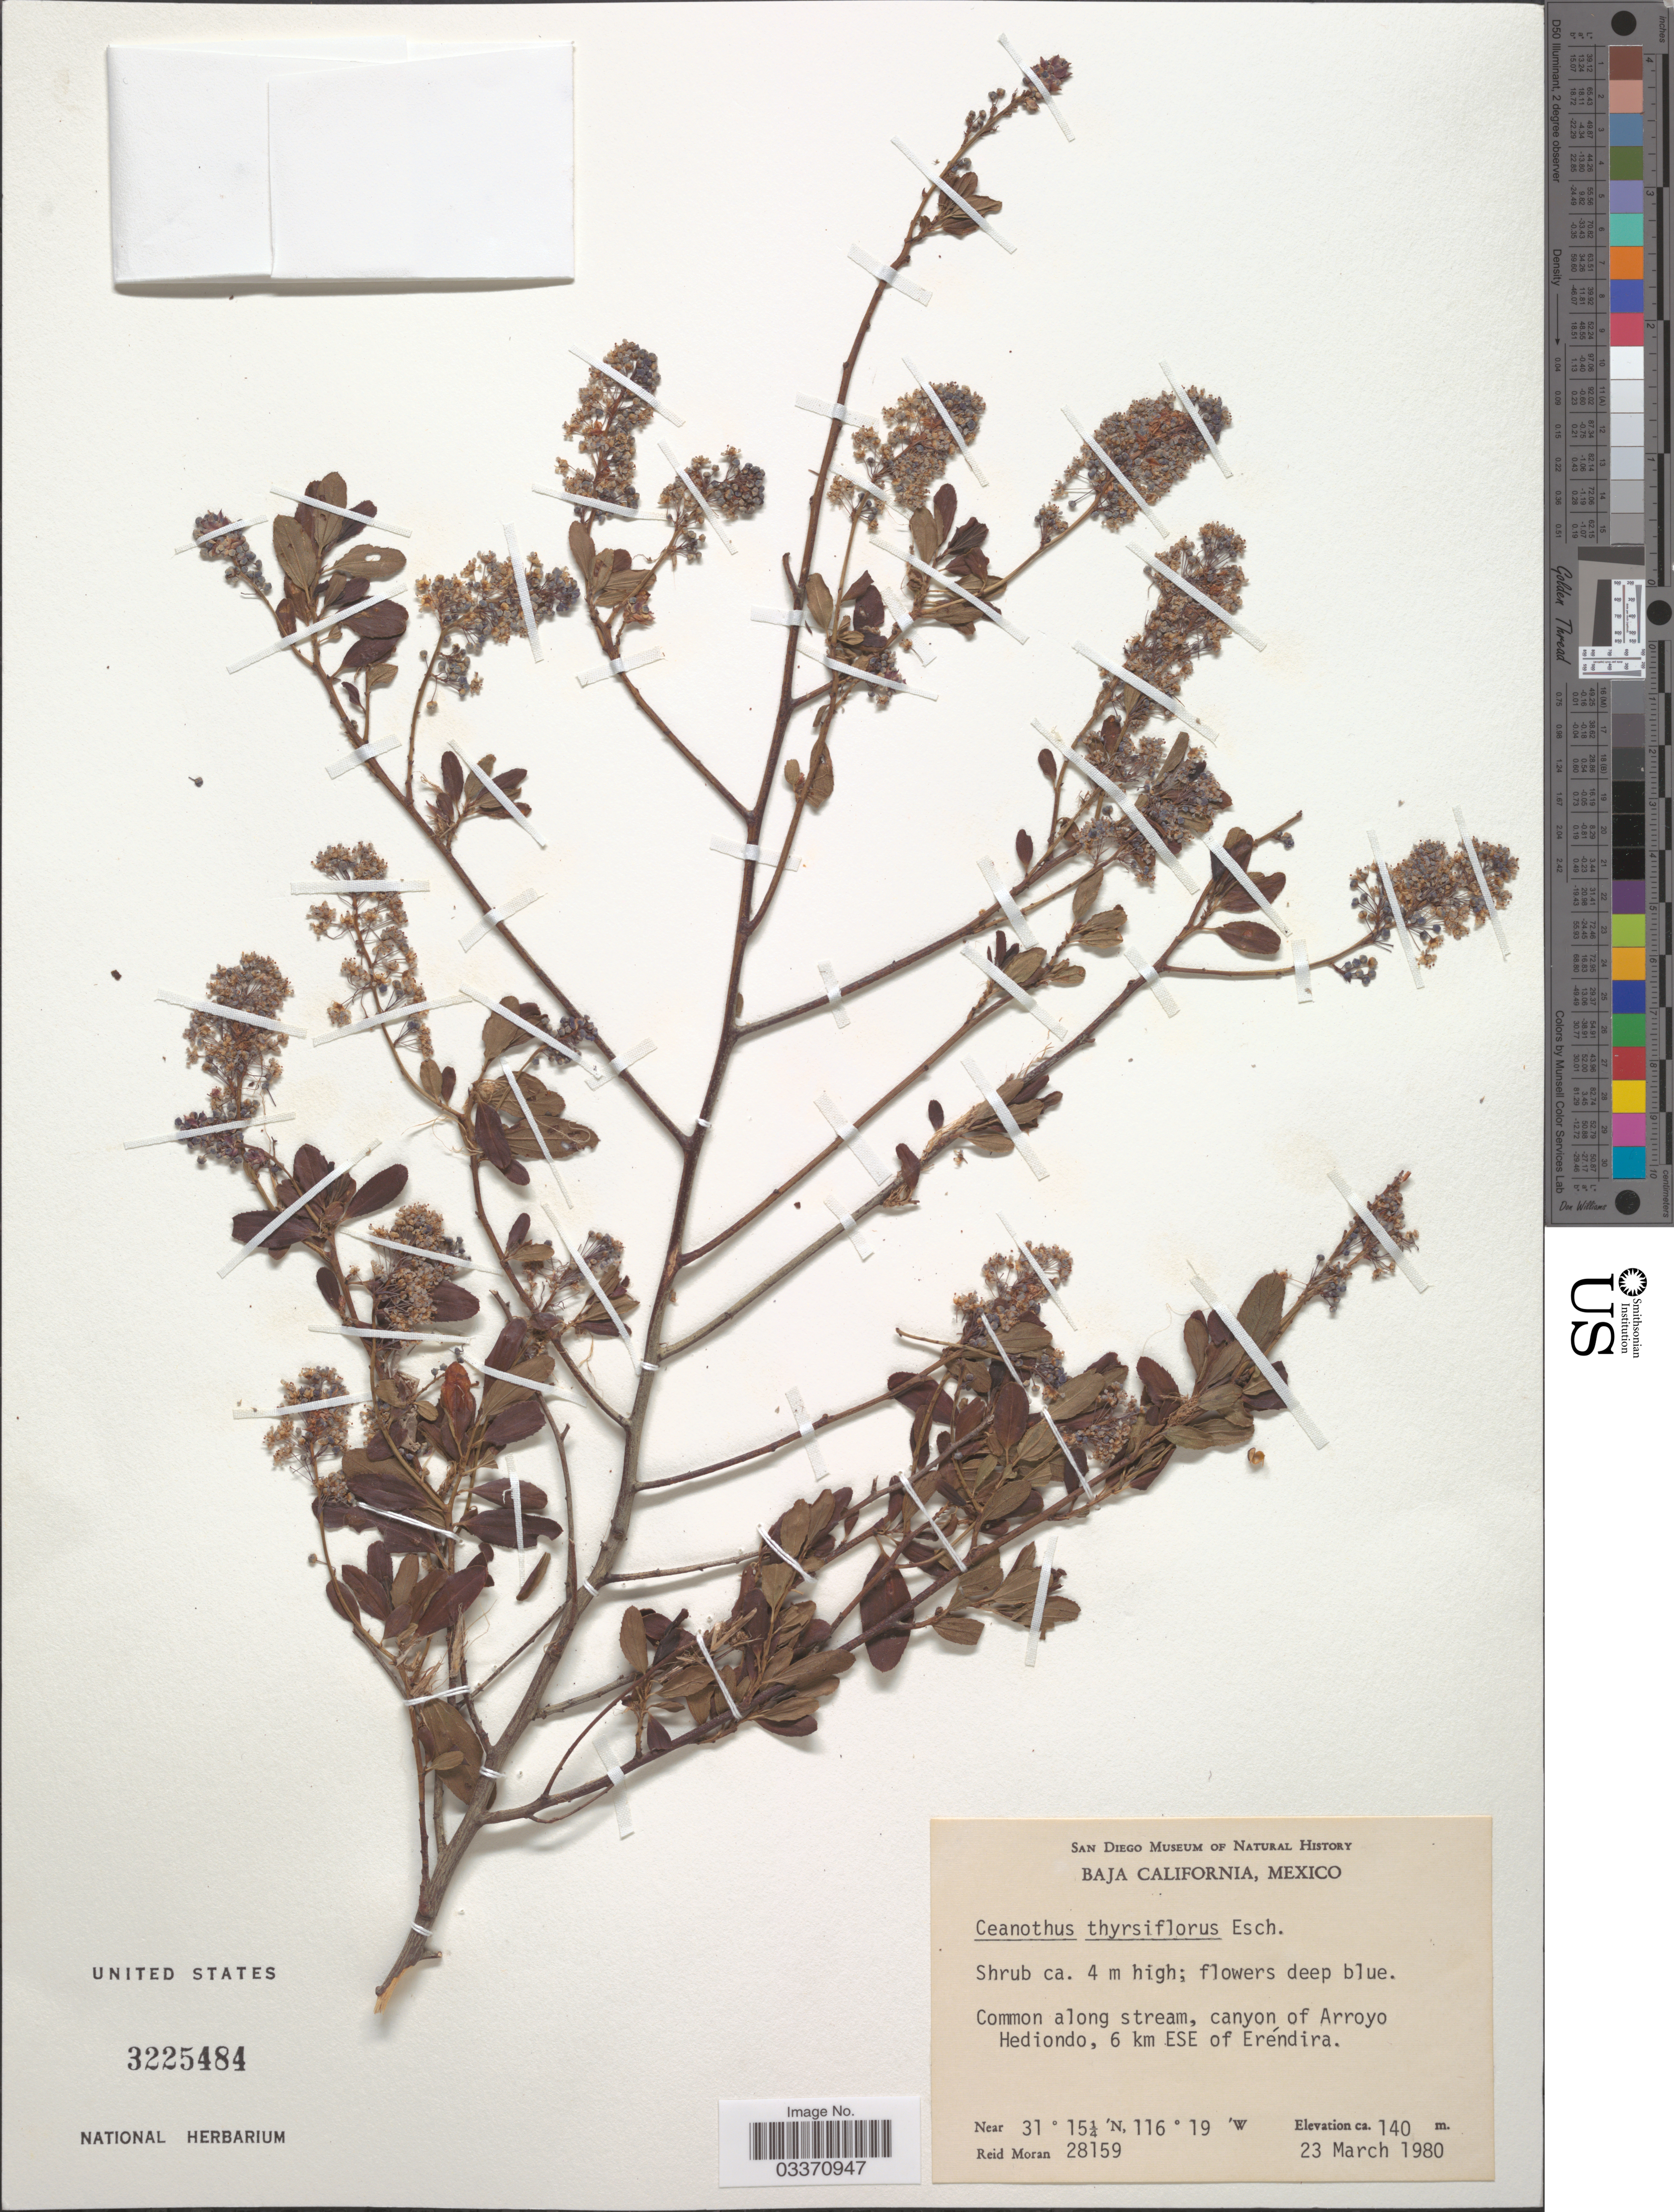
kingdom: Plantae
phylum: Tracheophyta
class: Magnoliopsida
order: Rosales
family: Rhamnaceae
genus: Ceanothus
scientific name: Ceanothus thyrsiflorus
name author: Eschsch.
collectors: R. Moran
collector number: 28159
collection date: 1980-03-23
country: Mexico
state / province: Baja California Norte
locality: Common along stream, canyon of Arroyo Hediondo, 6 km ESE of Eréndira.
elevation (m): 140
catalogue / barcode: US 3225484